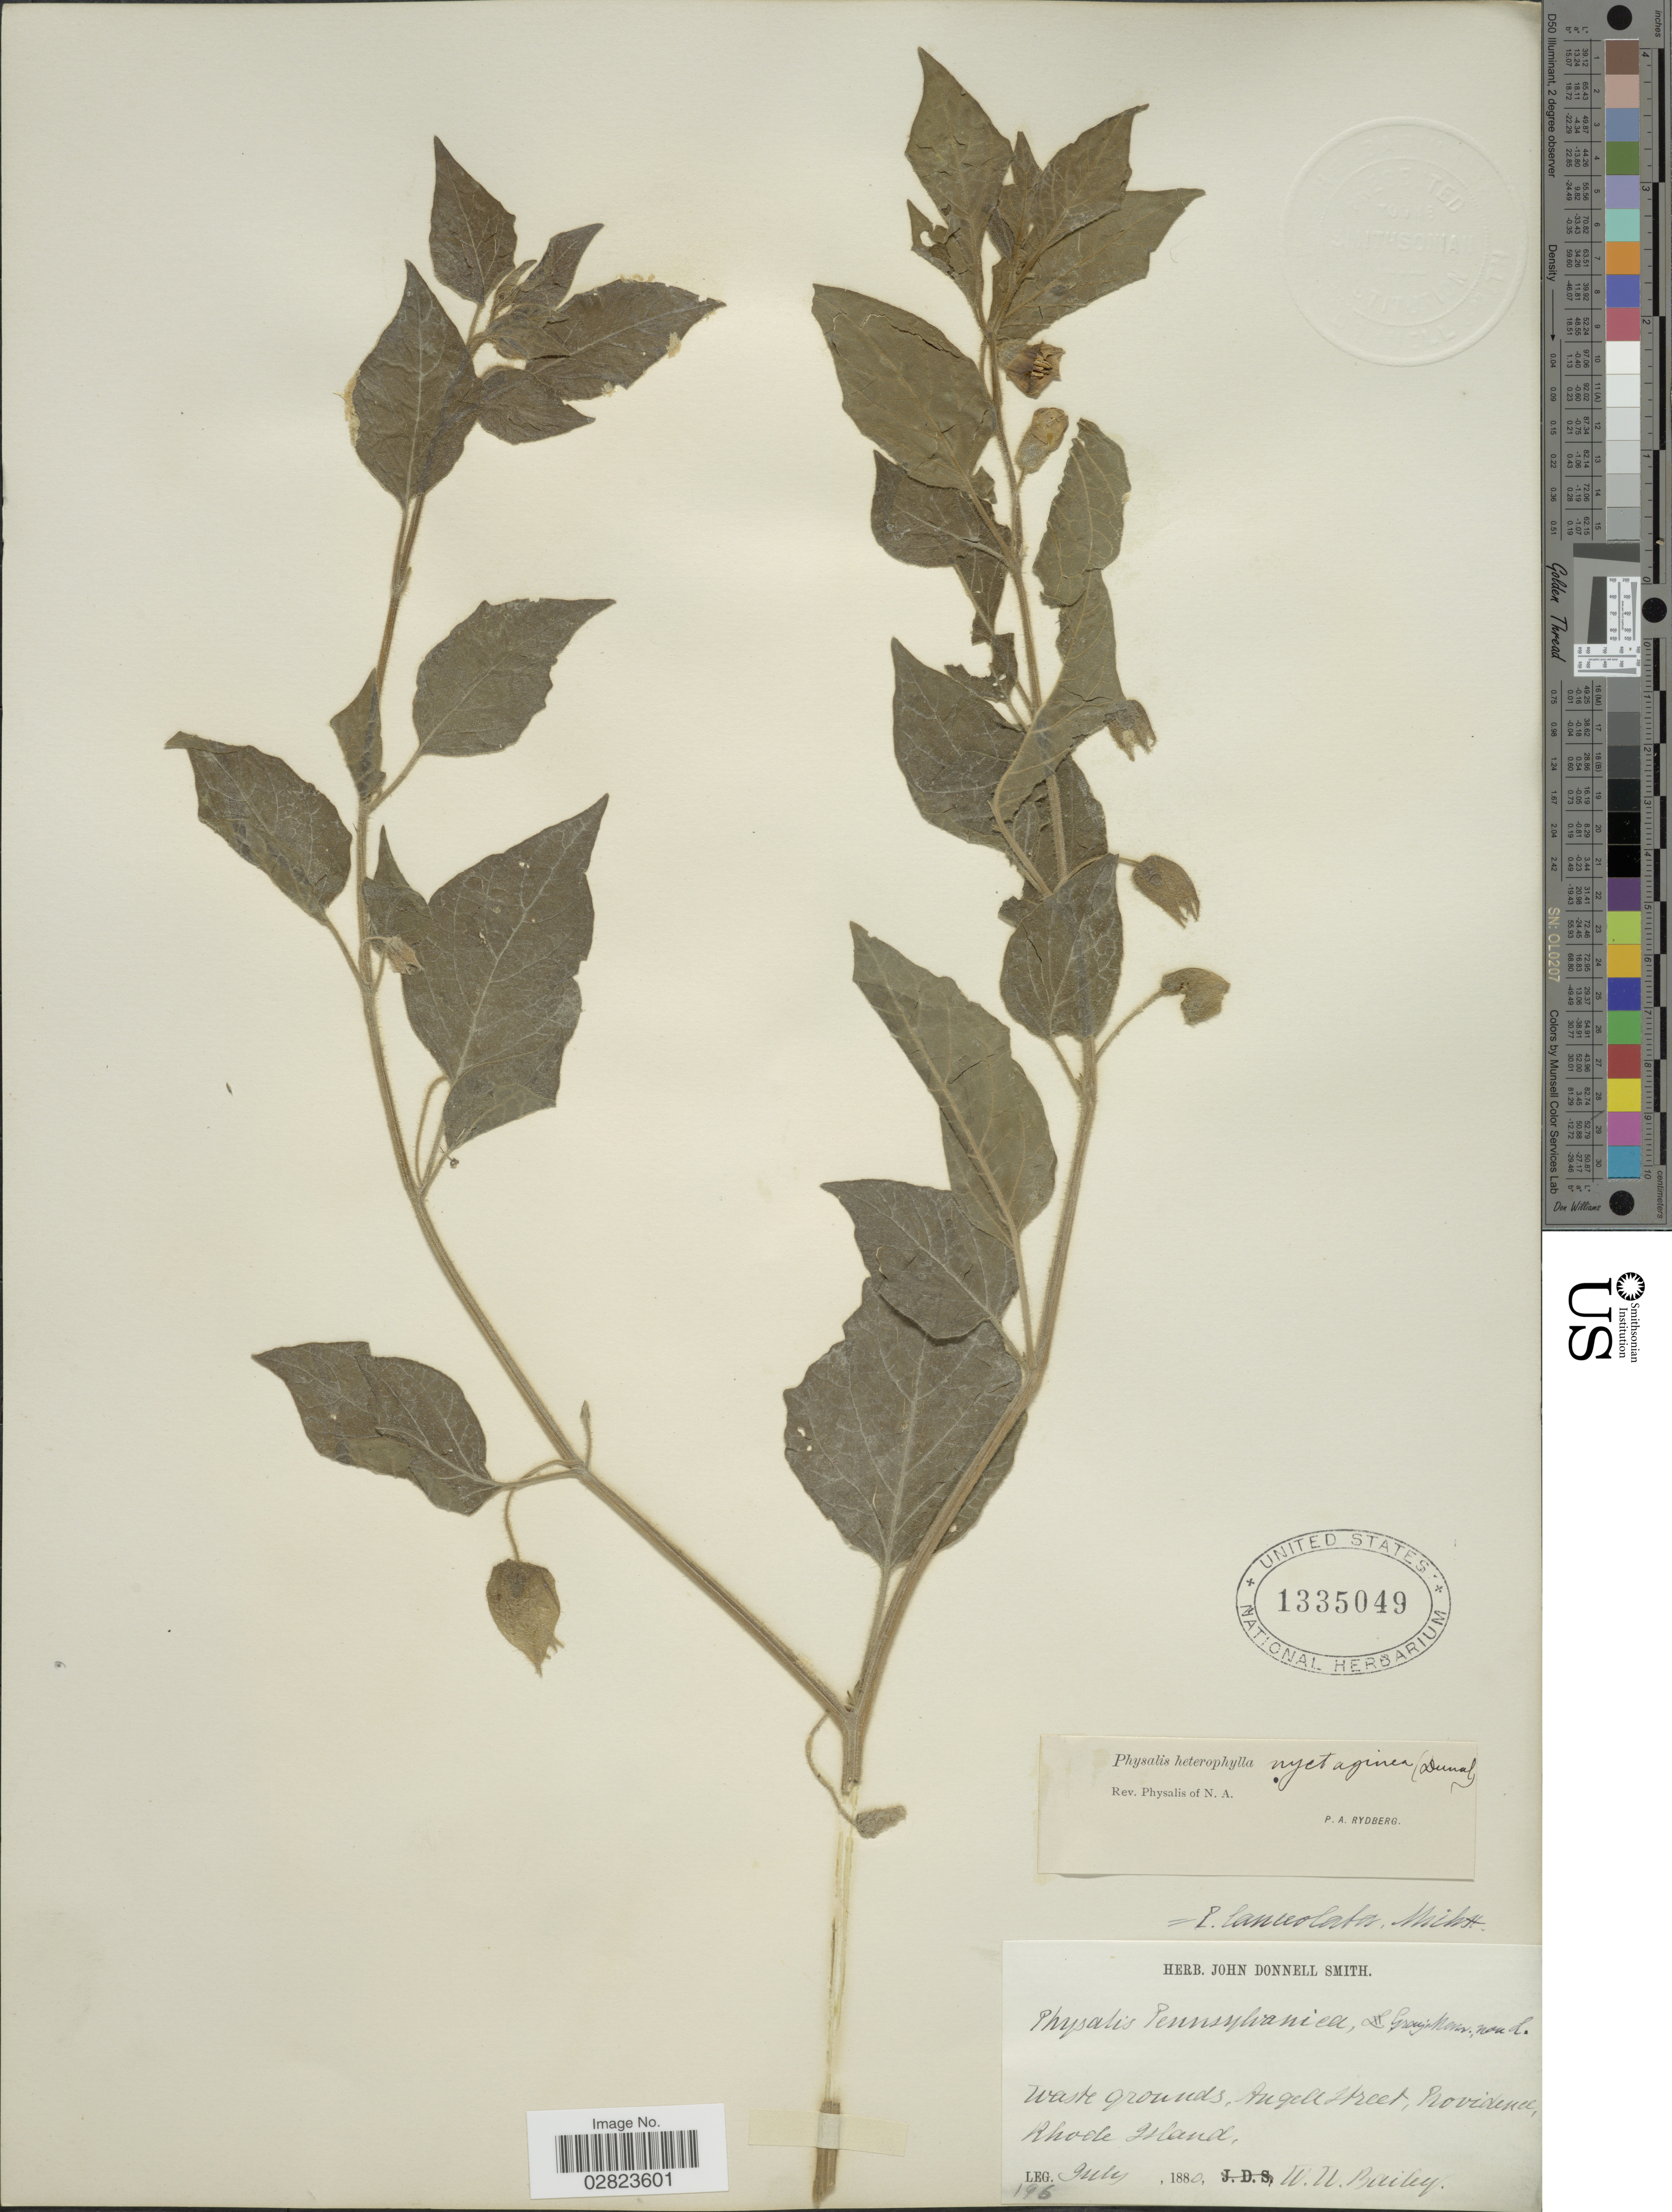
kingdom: Plantae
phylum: Tracheophyta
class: Magnoliopsida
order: Solanales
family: Solanaceae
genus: Physalis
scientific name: Physalis heterophylla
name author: Nees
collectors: W. W. Bailey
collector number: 196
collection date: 1880-07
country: United States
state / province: Rhode Island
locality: Waste grounds, Angell Street, Providence, R. Island.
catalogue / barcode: US 1335049